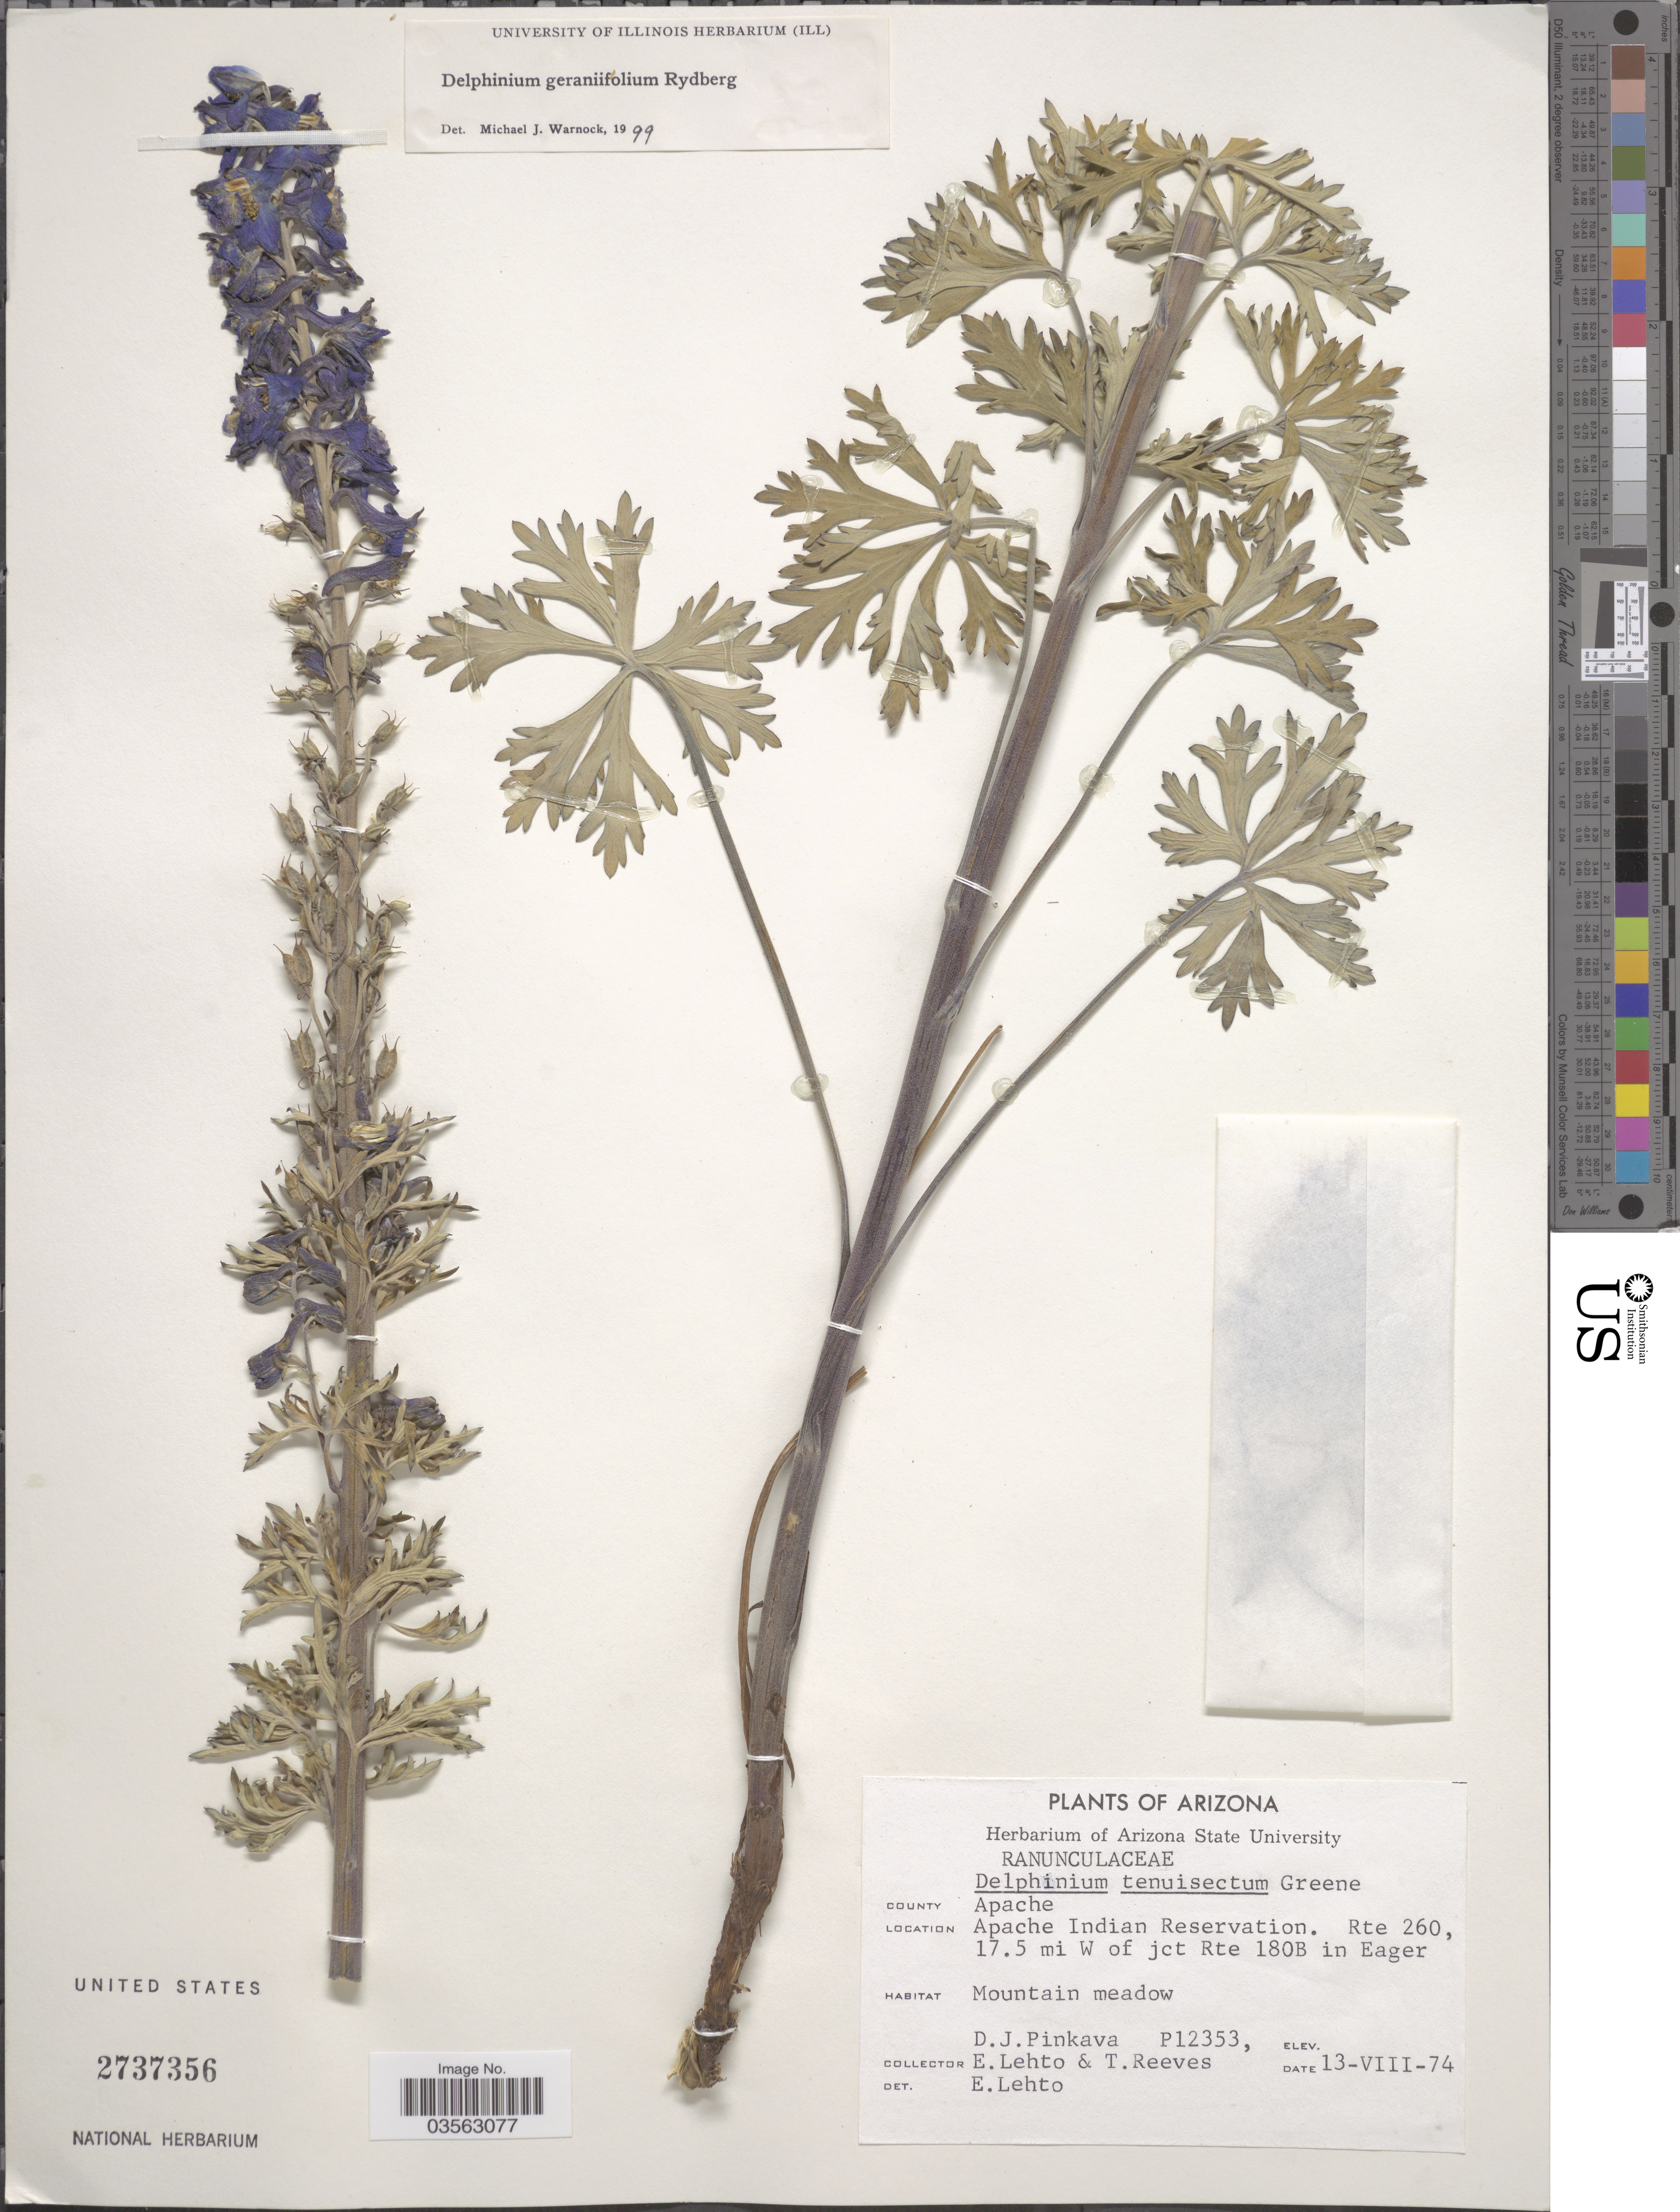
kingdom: Plantae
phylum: Tracheophyta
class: Magnoliopsida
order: Ranunculales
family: Ranunculaceae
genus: Delphinium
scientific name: Delphinium geraniifolium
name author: Rydb.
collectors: D. J. Pinkava, E. Lehto & T. Reeves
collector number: P12353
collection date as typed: Transcribed d/m/y: 13/8/74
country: United States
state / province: New Mexico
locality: County Apache. Apache Indian Reservation. Rte 260, 17.5 mi W of jct Rte 180B in Eager Mountain meadow.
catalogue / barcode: US 2737356